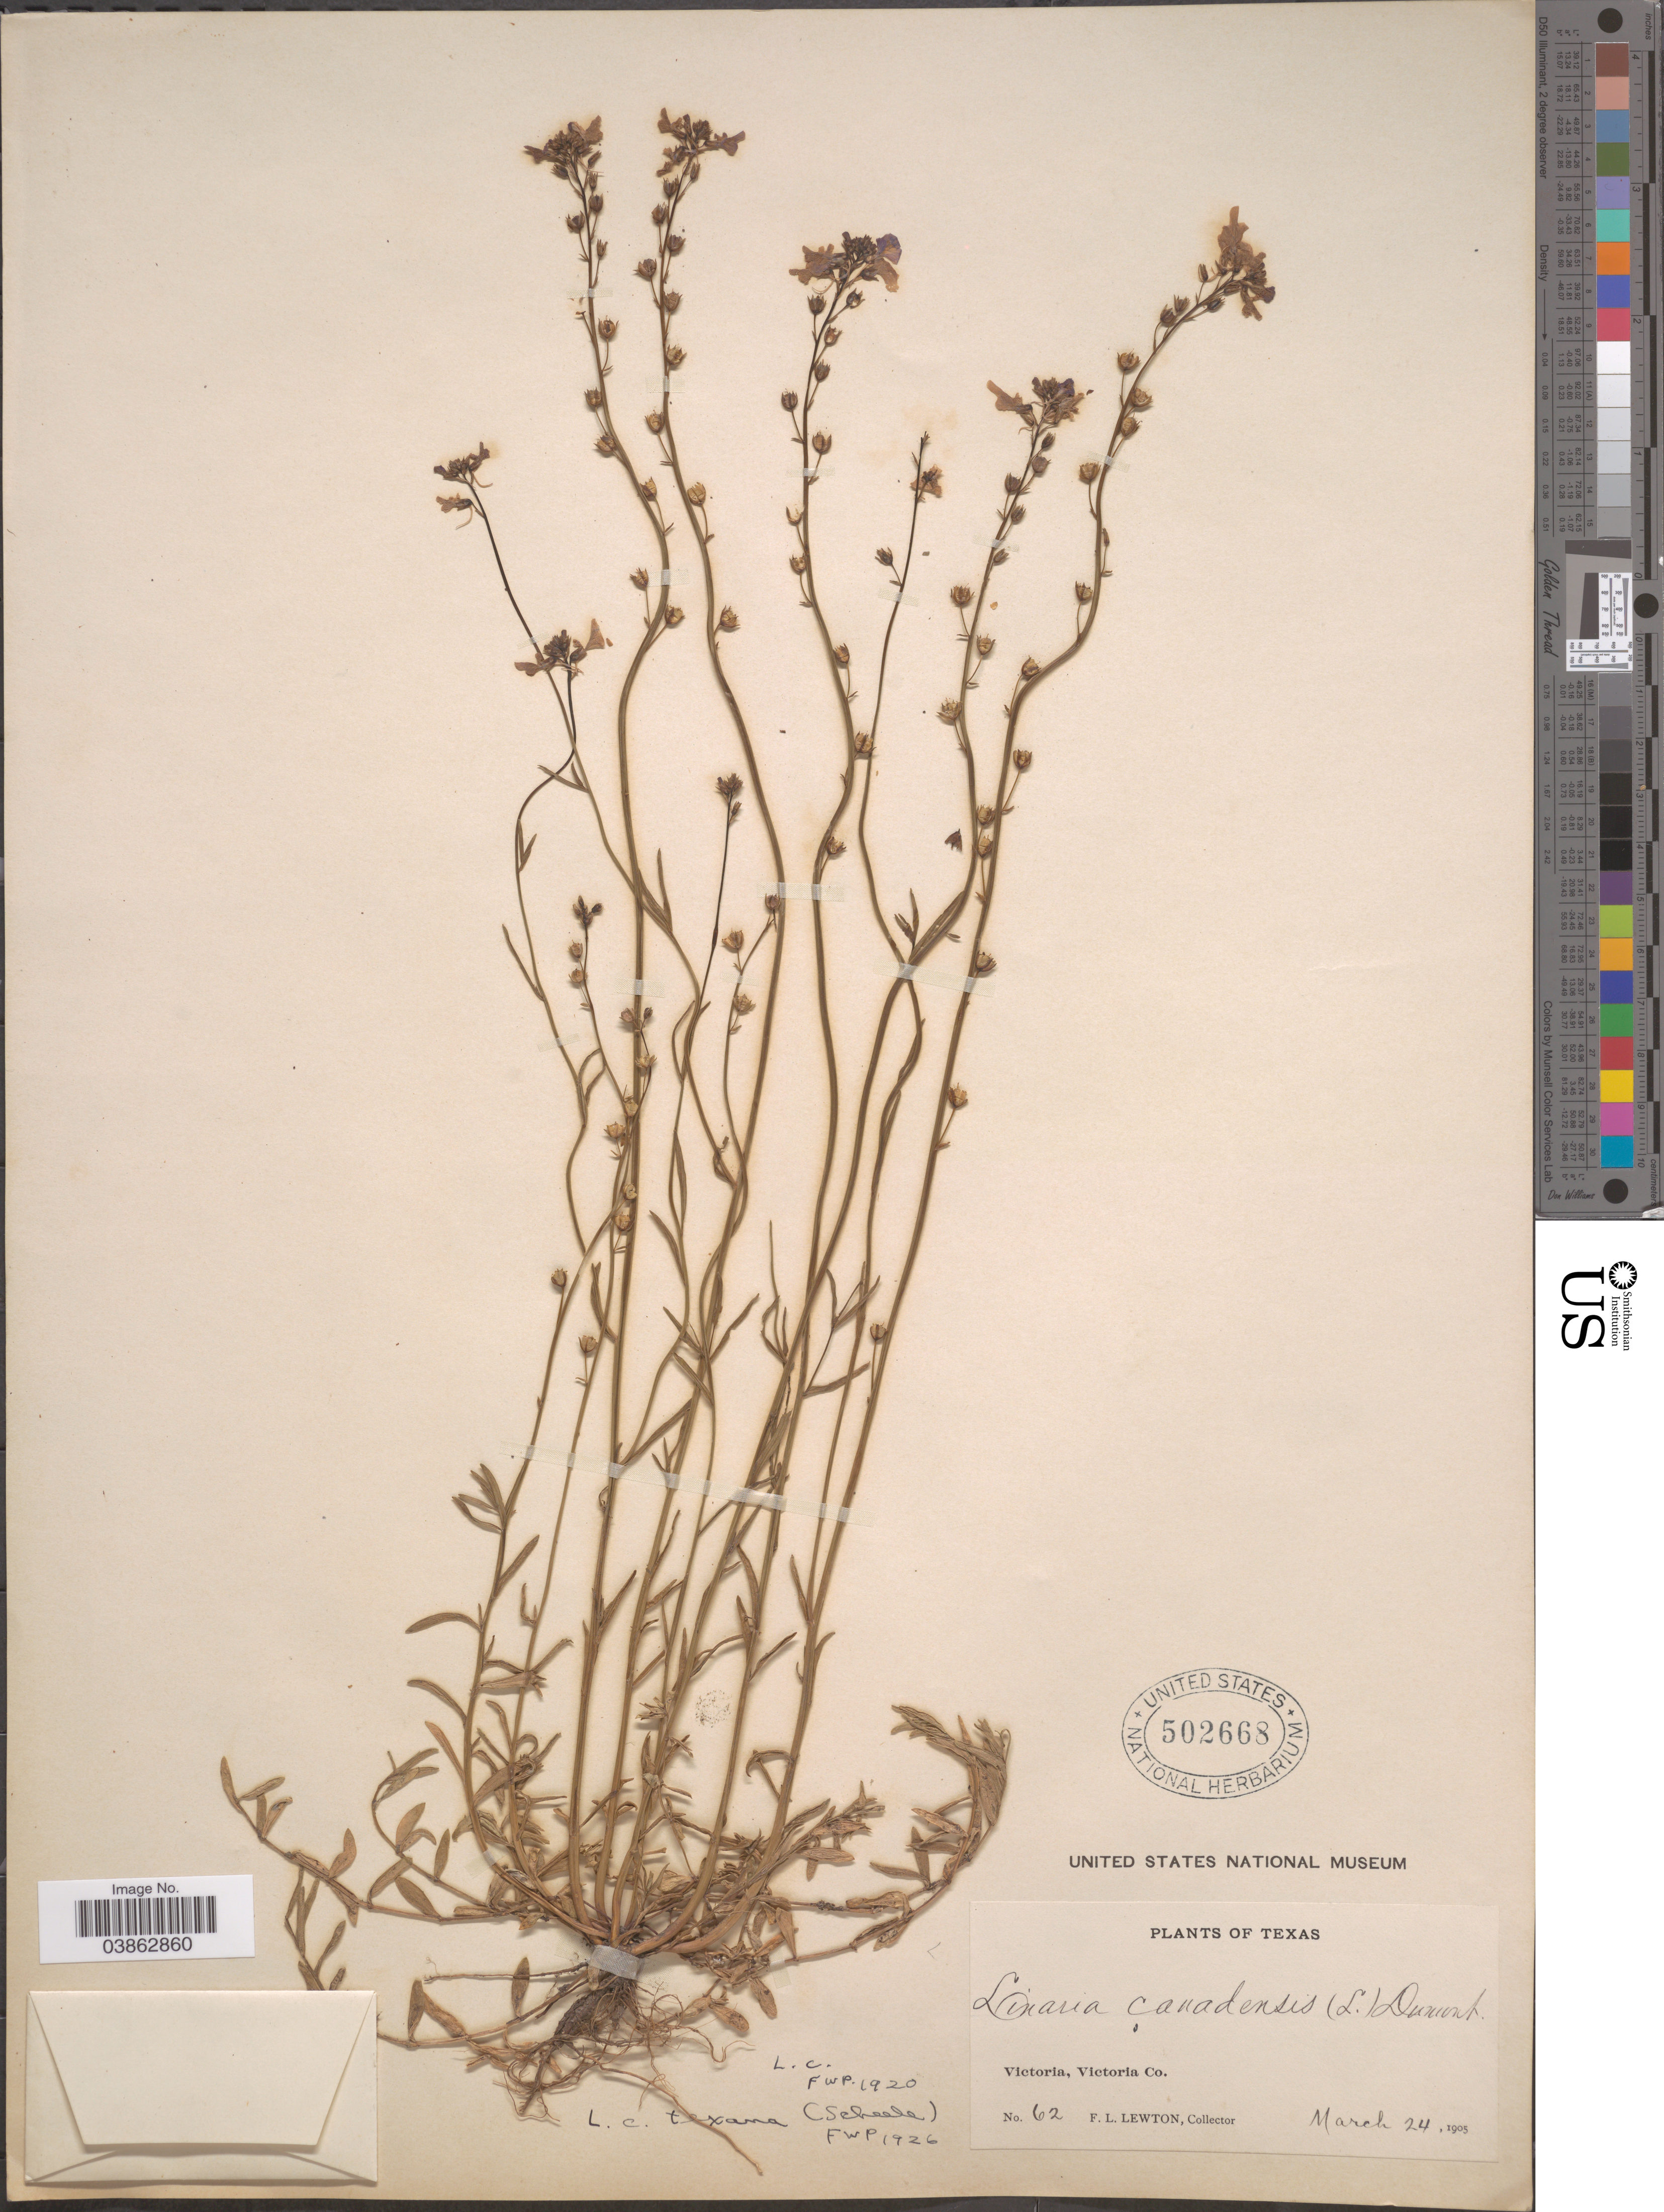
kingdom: Plantae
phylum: Tracheophyta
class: Magnoliopsida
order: Lamiales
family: Plantaginaceae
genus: Linaria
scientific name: Linaria texana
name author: Scheele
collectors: F. L. Lewton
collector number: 62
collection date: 1905-03-24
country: United States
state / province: Texas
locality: Victoria, Victoria Co.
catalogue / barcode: US 502668